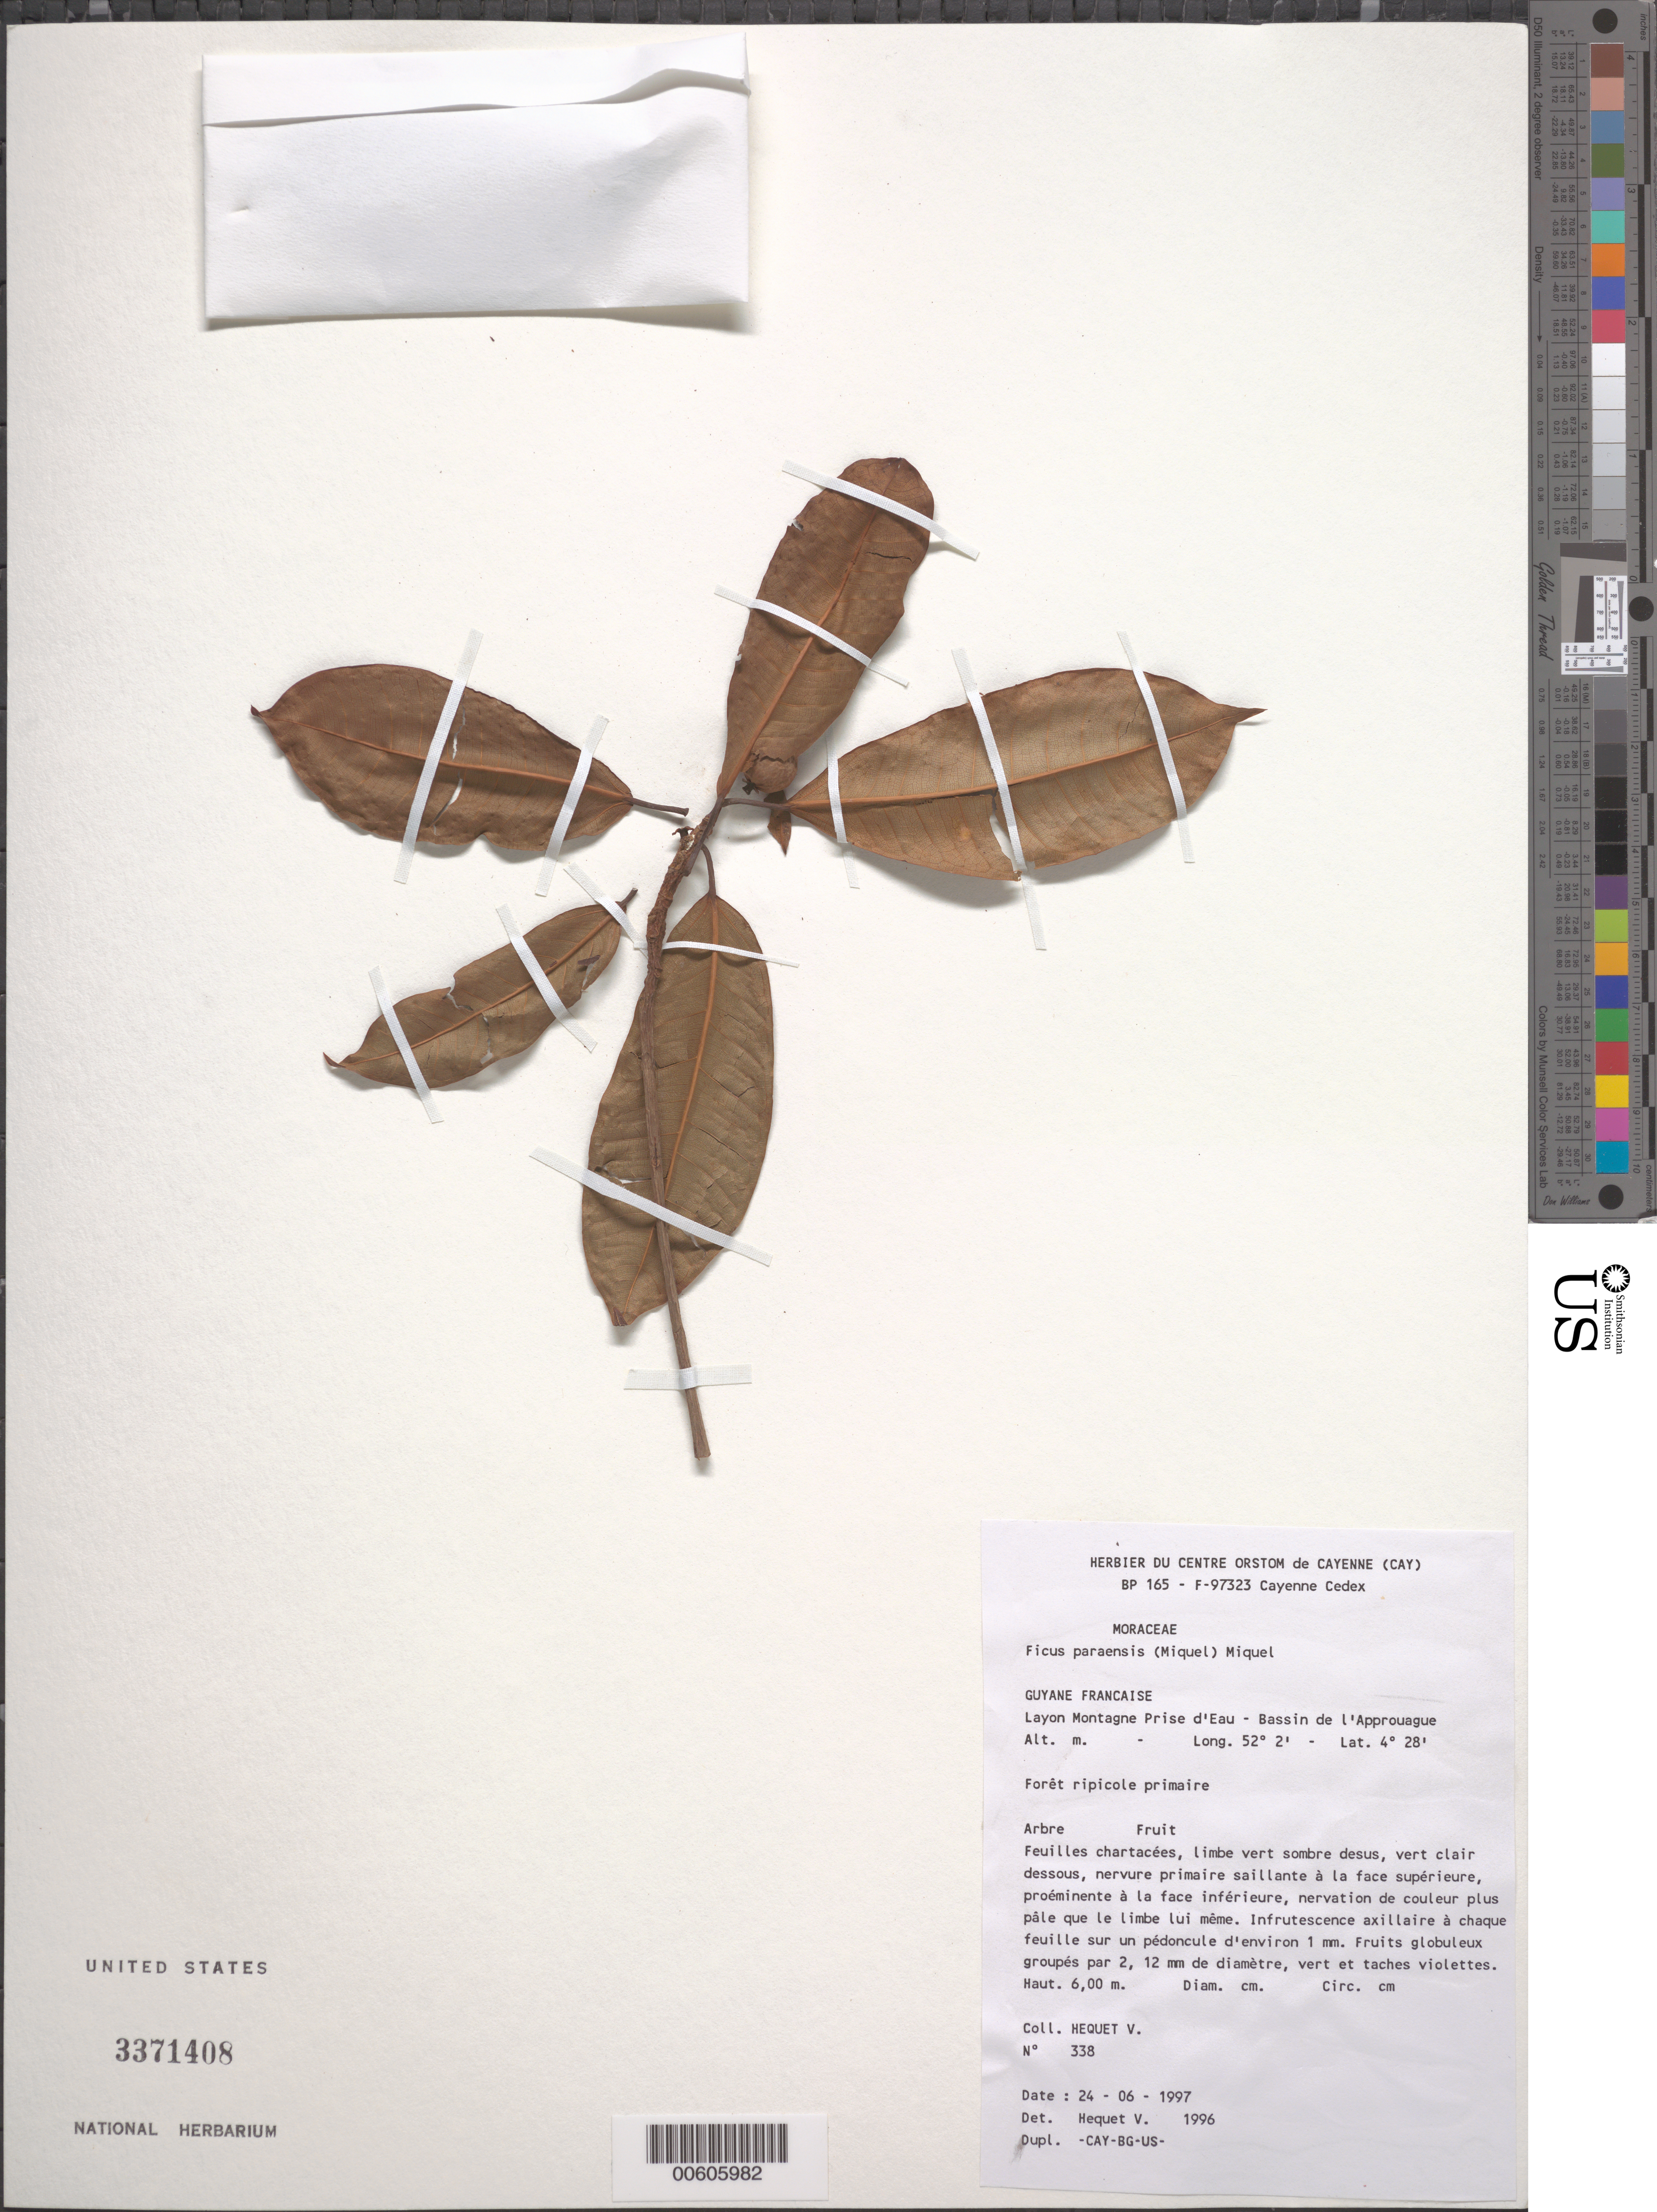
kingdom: Plantae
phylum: Tracheophyta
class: Magnoliopsida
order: Rosales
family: Moraceae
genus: Ficus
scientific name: Ficus paraensis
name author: (Miq.) Miq.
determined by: Hequet, V.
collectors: V. Hequet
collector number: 338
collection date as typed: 24-Jun-97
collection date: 1997-06-24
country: French Guiana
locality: Bassin de l'Approuague, Layon Montagne Prise d'Eau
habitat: Forêt ripicole primaire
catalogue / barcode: US 3371408